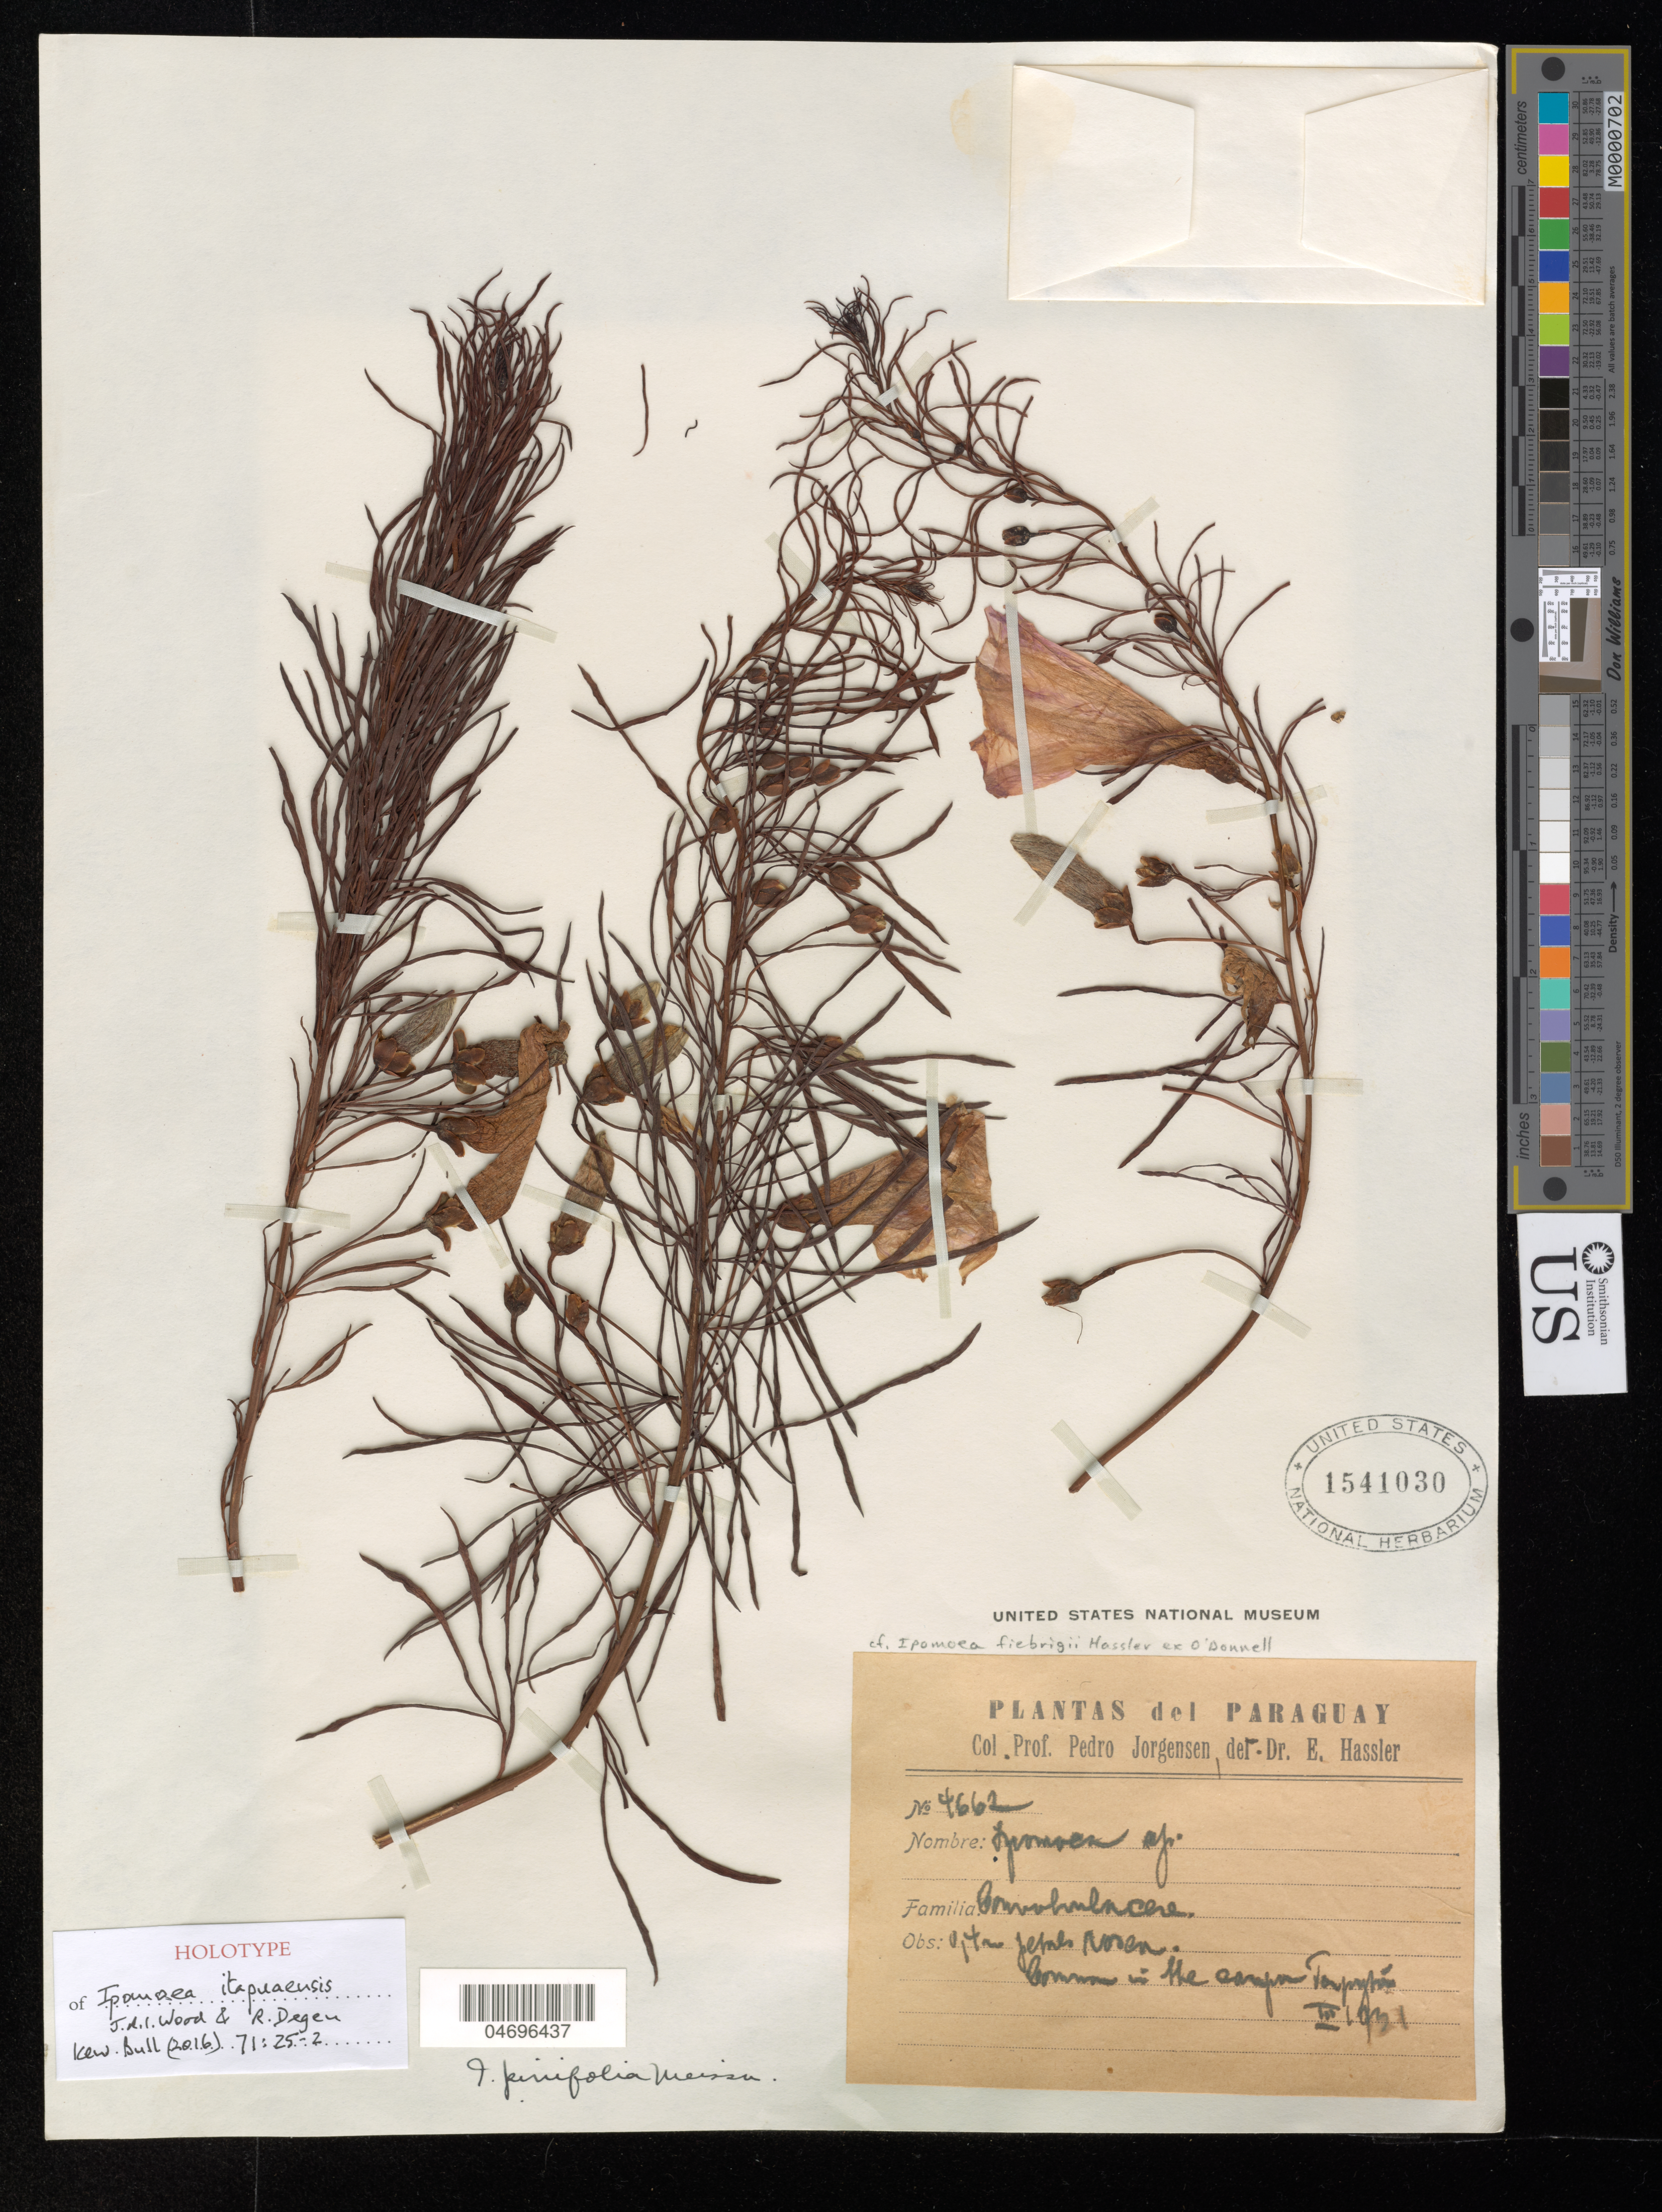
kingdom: Plantae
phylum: Tracheophyta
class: Magnoliopsida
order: Solanales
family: Convolvulaceae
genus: Ipomoea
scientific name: Ipomoea itapuaensis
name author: J.R.I. Wood & R. Degen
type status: Holotype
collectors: P. Jörgensen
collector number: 4662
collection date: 1931-03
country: Paraguay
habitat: Common in the canyon Tapyta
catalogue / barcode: US 1541030